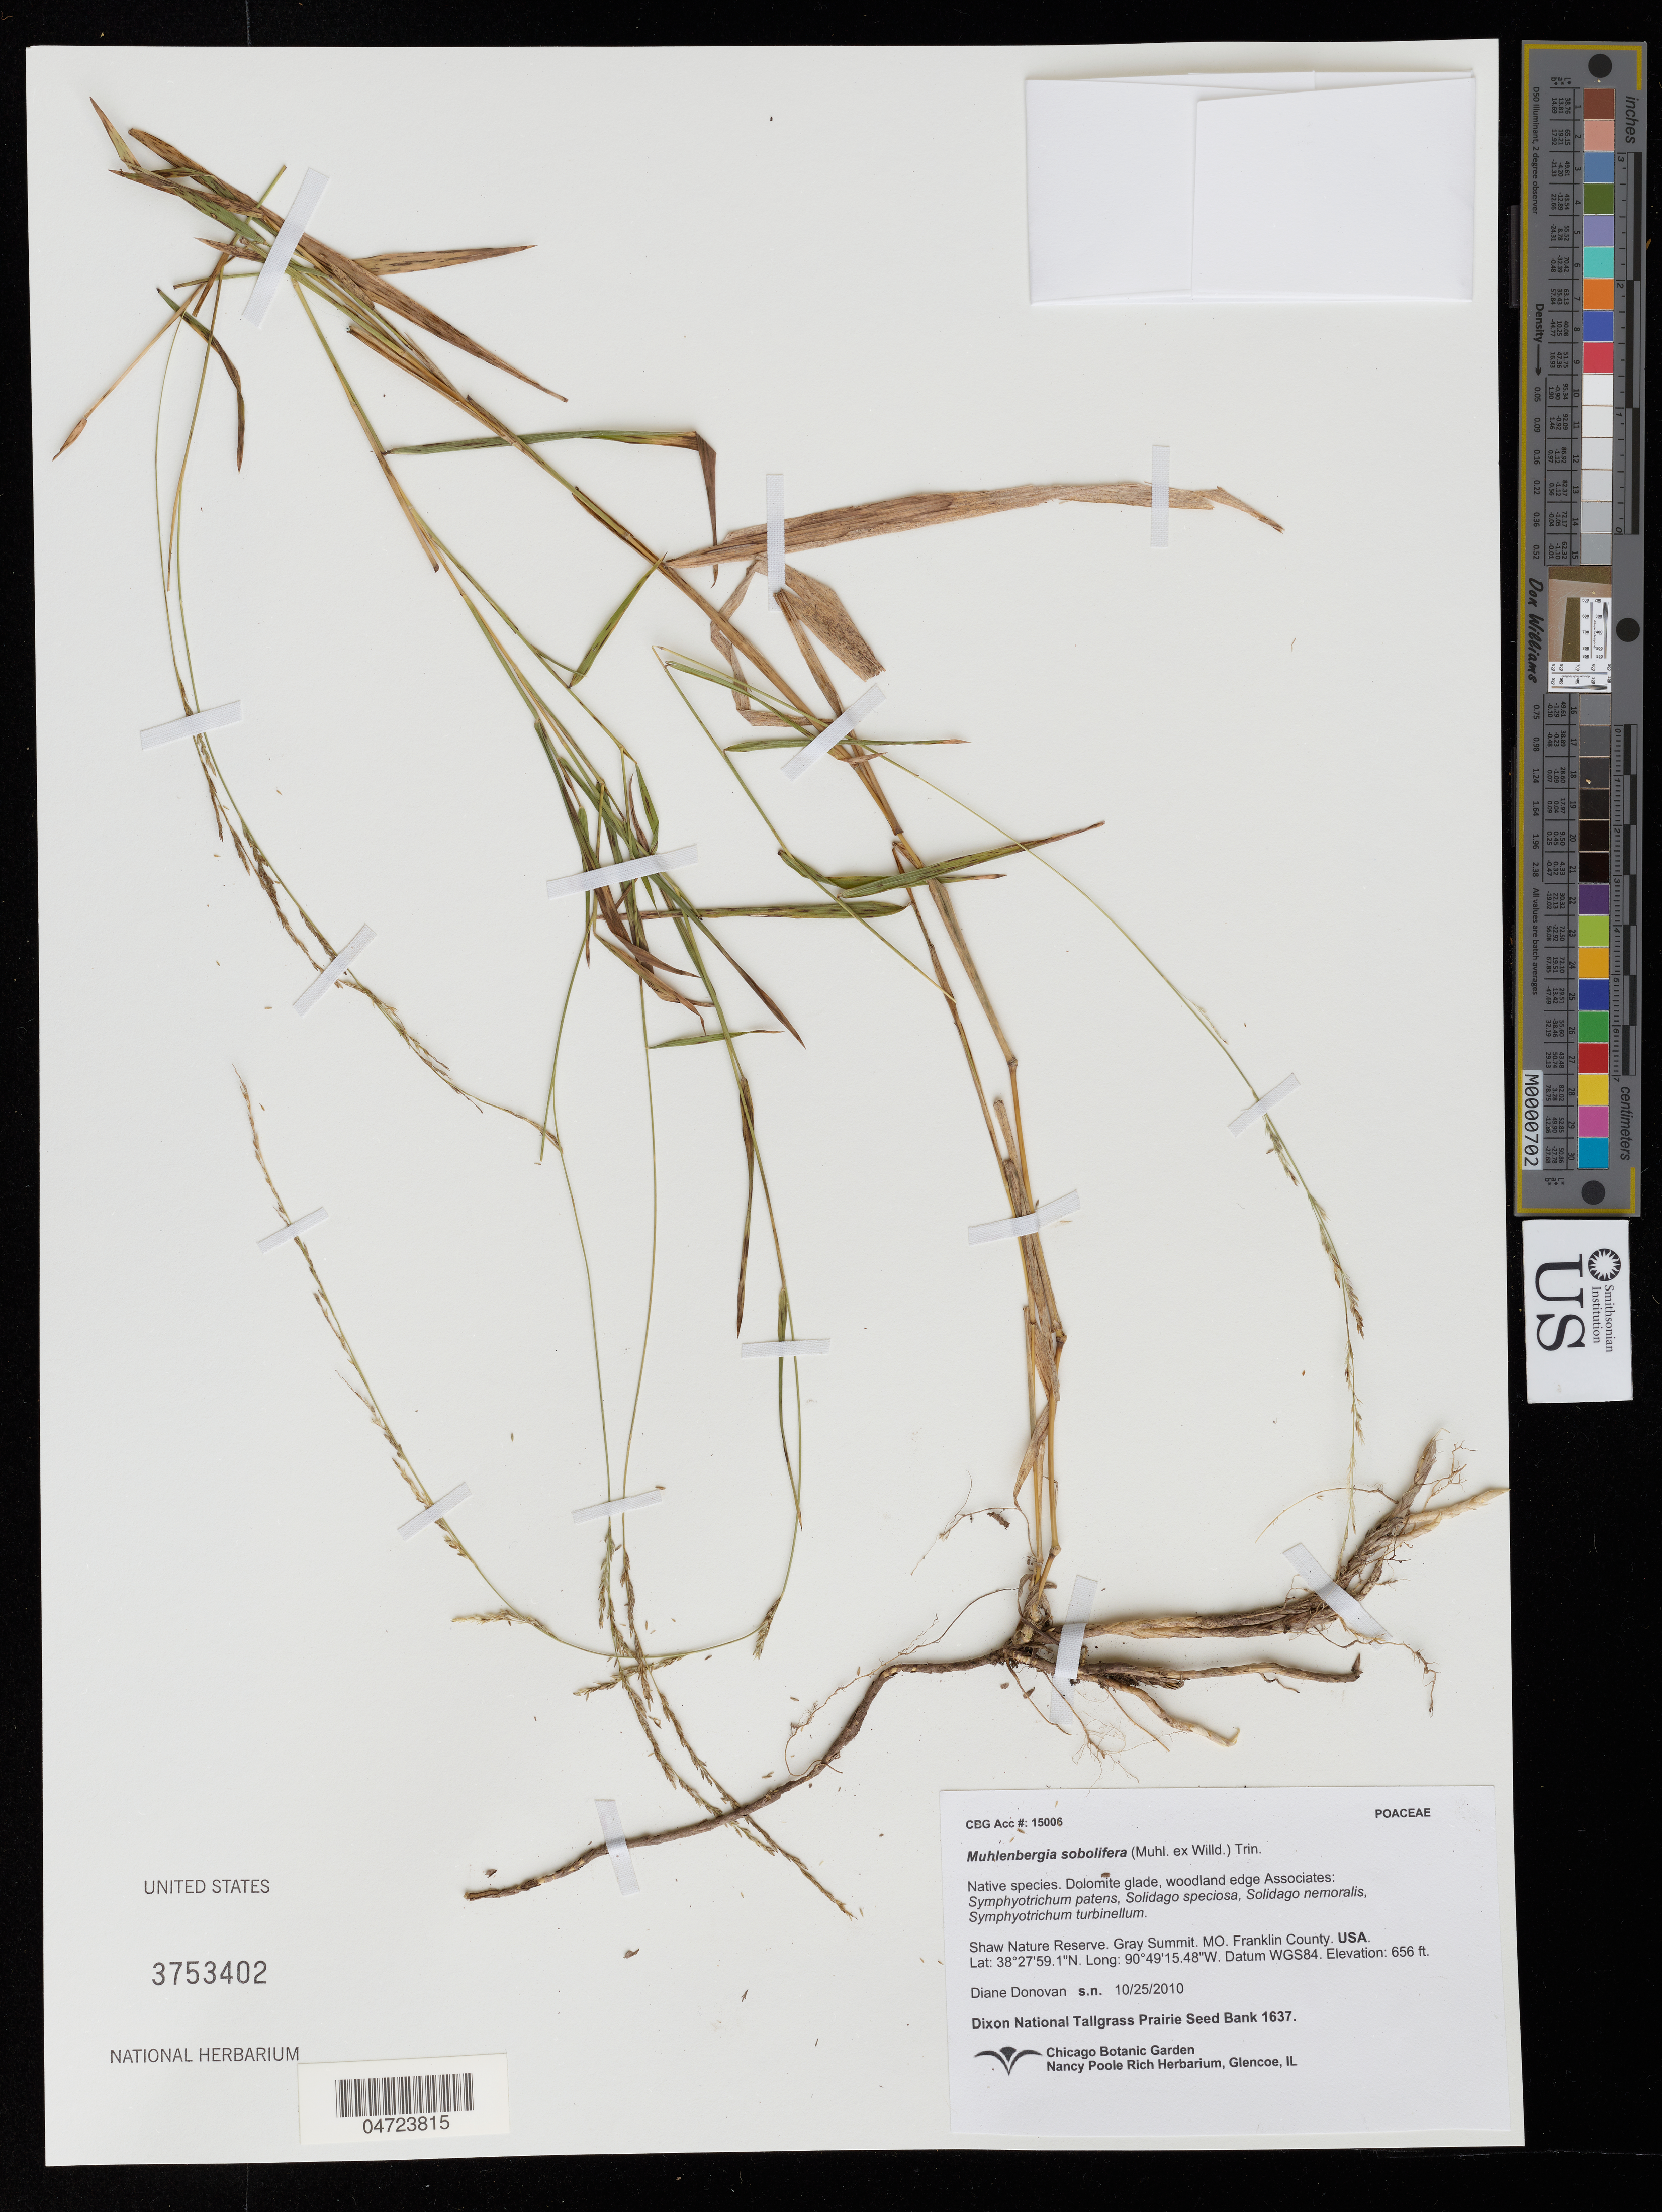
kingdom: Plantae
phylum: Tracheophyta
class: Liliopsida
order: Poales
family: Poaceae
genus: Muhlenbergia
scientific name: Muhlenbergia sobolifera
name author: (Muhl. ex Willd.) Trin.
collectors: D. Donovan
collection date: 2010-10-25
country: United States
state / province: Missouri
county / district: Franklin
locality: Shaw Nature Reserve. Gray Summit. MO. Franklin County.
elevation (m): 200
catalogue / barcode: US 3753402